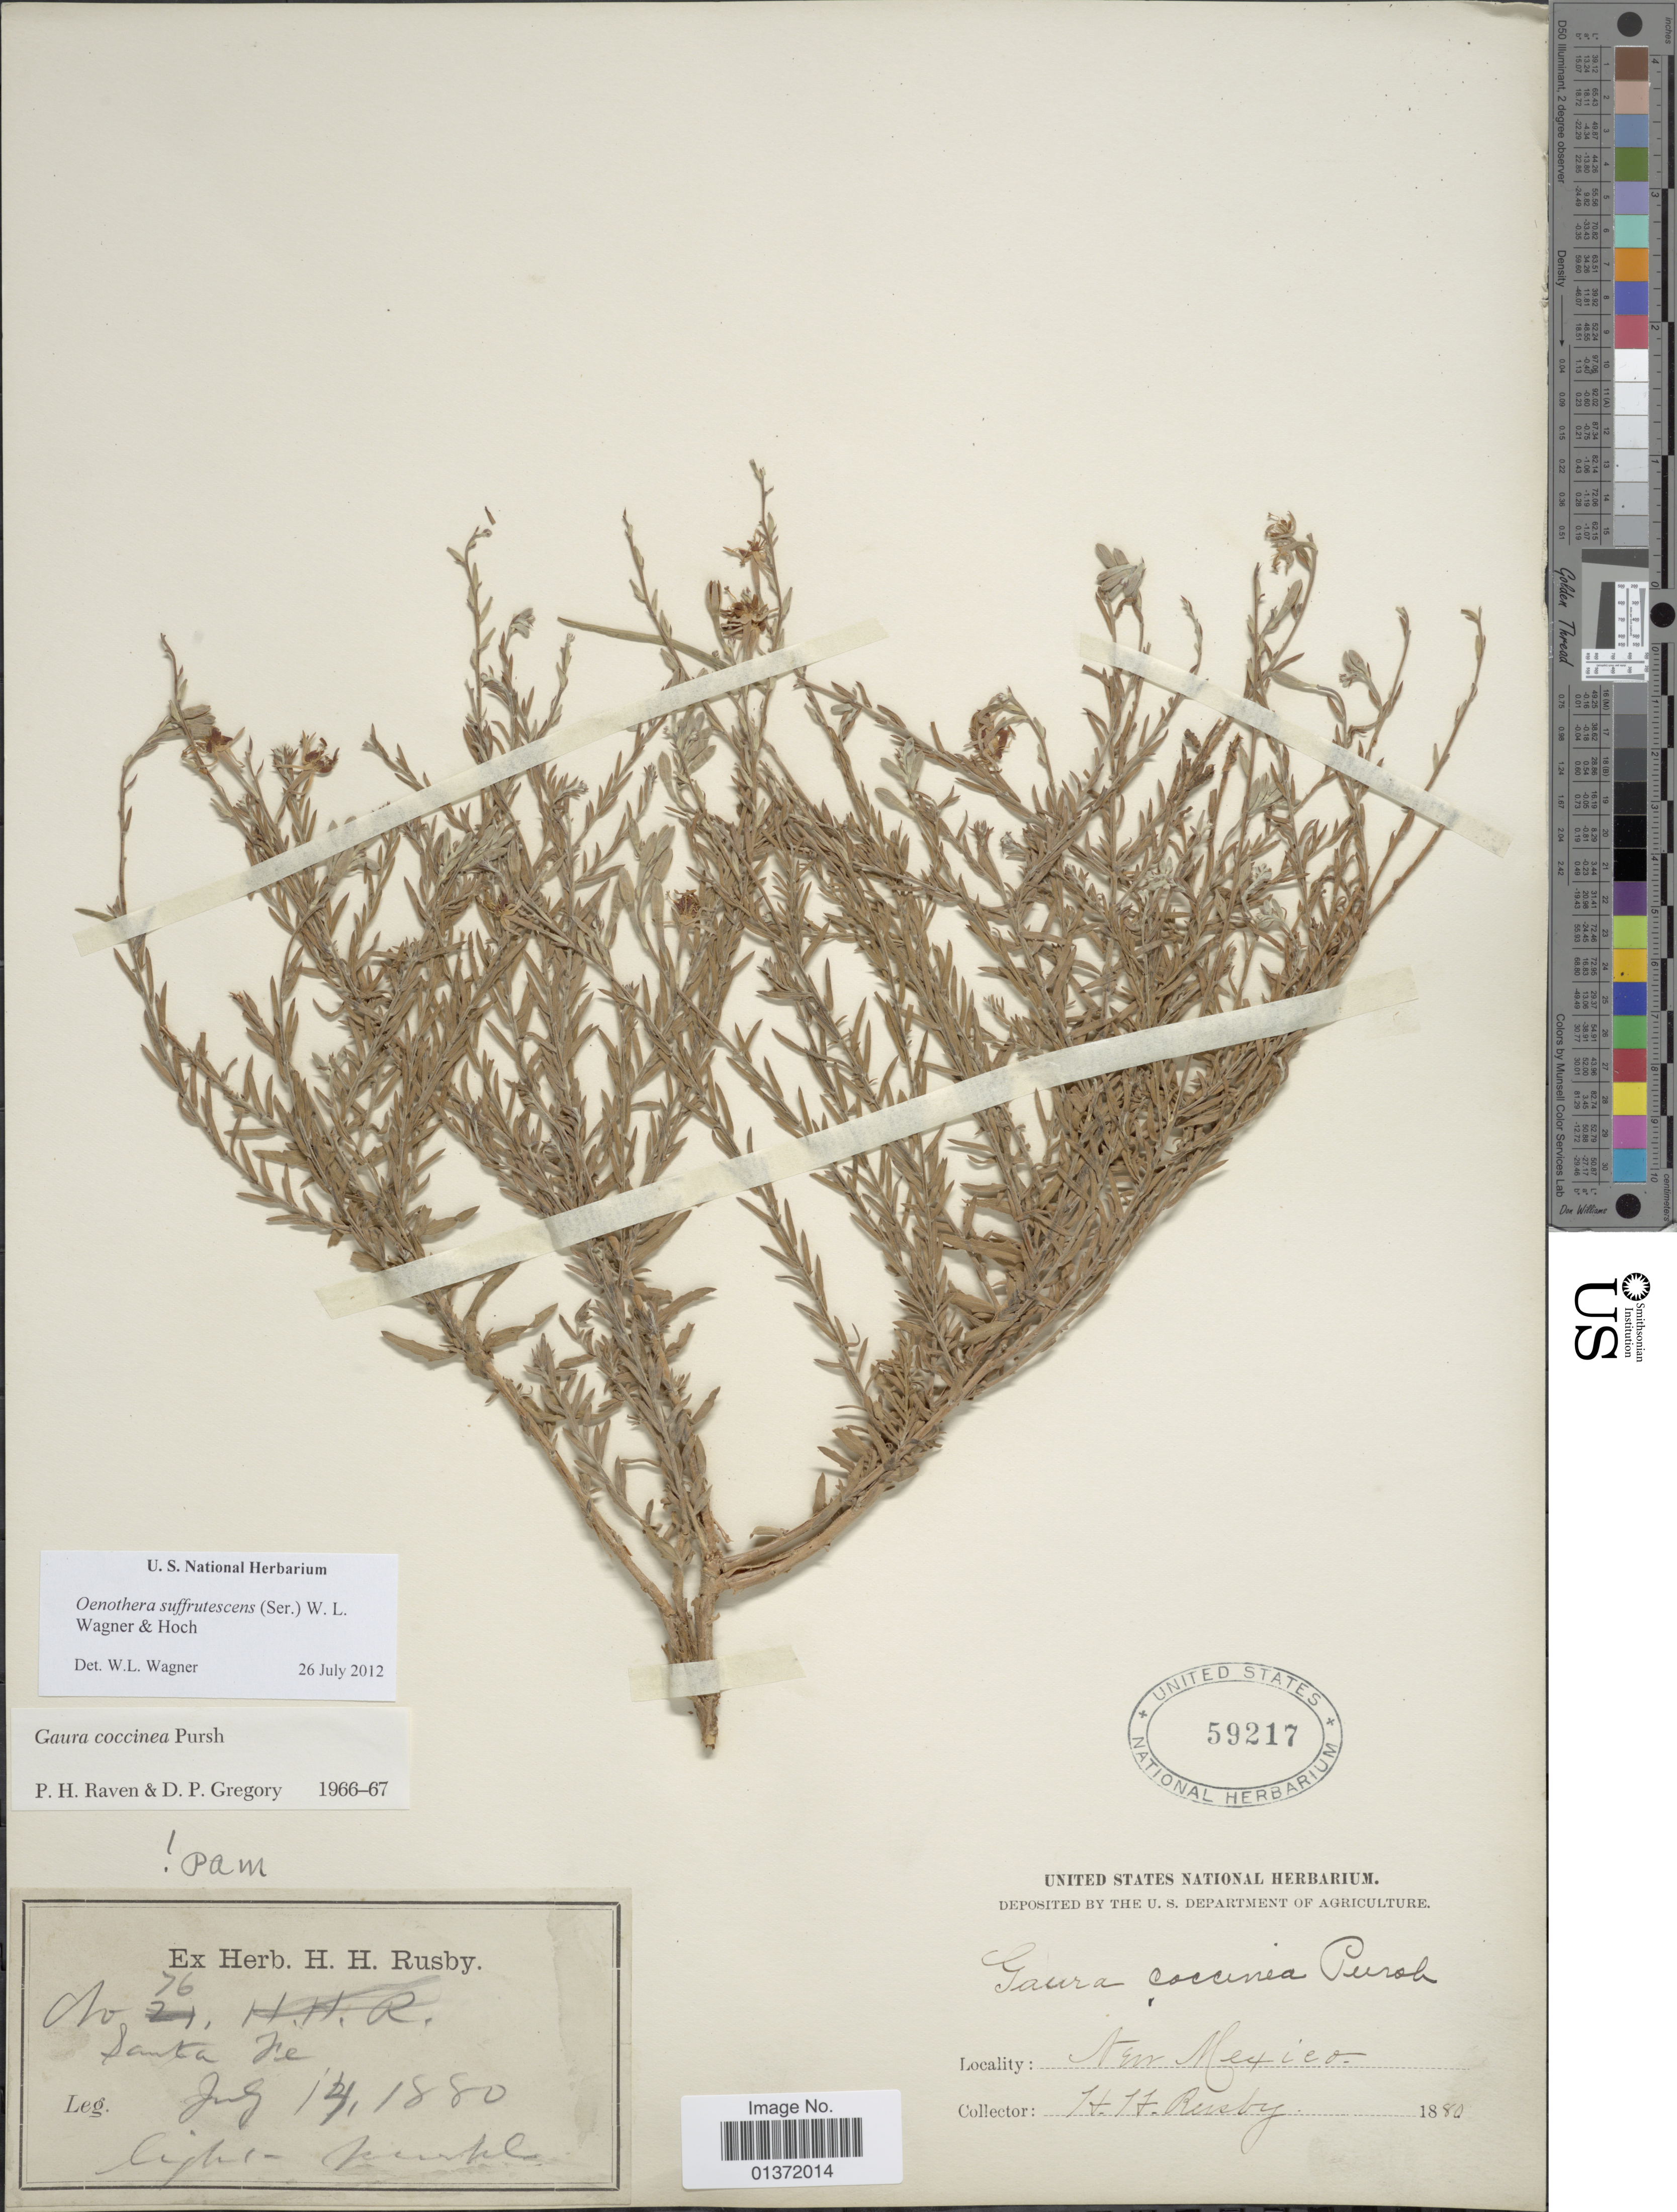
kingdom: Plantae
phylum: Tracheophyta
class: Magnoliopsida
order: Myrtales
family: Onagraceae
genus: Oenothera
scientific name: Oenothera suffrutescens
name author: (Ser.) W.L. Wagner & Hoch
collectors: H. H. Rusby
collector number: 76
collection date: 1880-07-14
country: United States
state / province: New Mexico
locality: Santa Fe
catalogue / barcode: US 59217